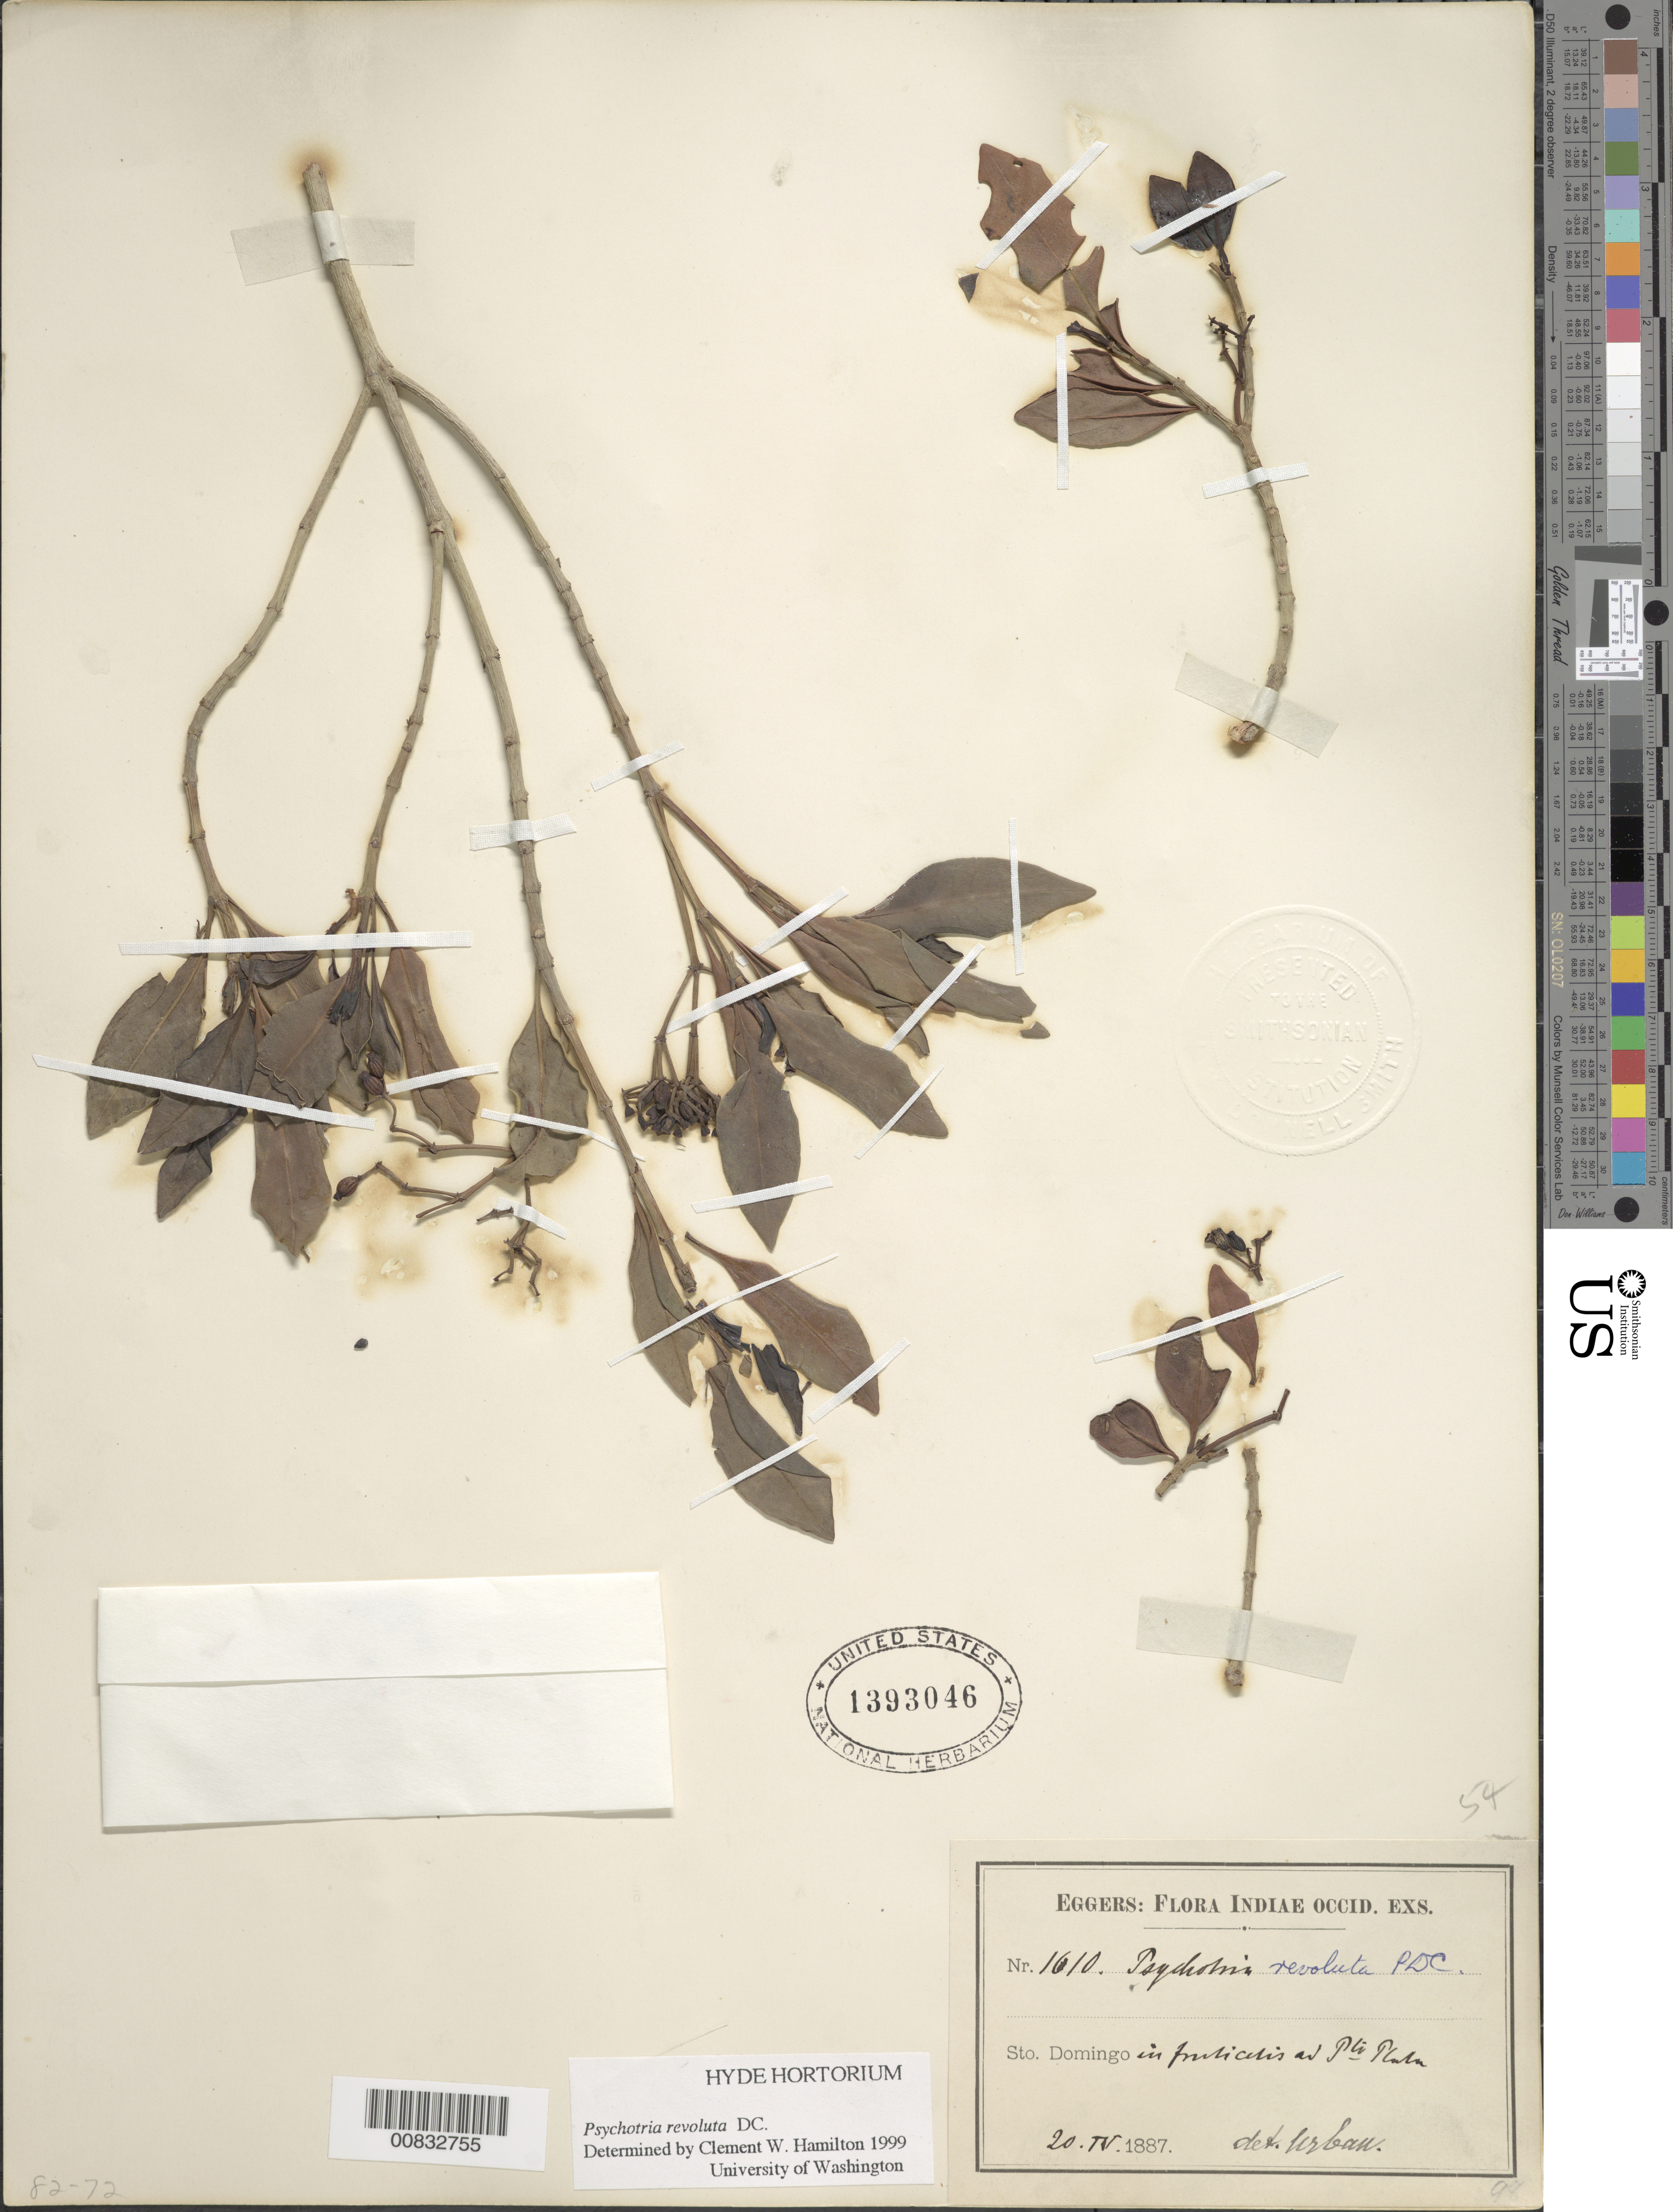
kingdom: Plantae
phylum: Tracheophyta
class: Magnoliopsida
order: Gentianales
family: Rubiaceae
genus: Psychotria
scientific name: Psychotria revoluta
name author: DC.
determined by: Hamilton, C. W.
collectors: H. F. A. von Eggers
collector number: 1610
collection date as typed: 20 Apr 1887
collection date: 1887-04-20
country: Dominican Republic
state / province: Puerto Plata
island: Hispaniola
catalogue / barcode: US 1393046